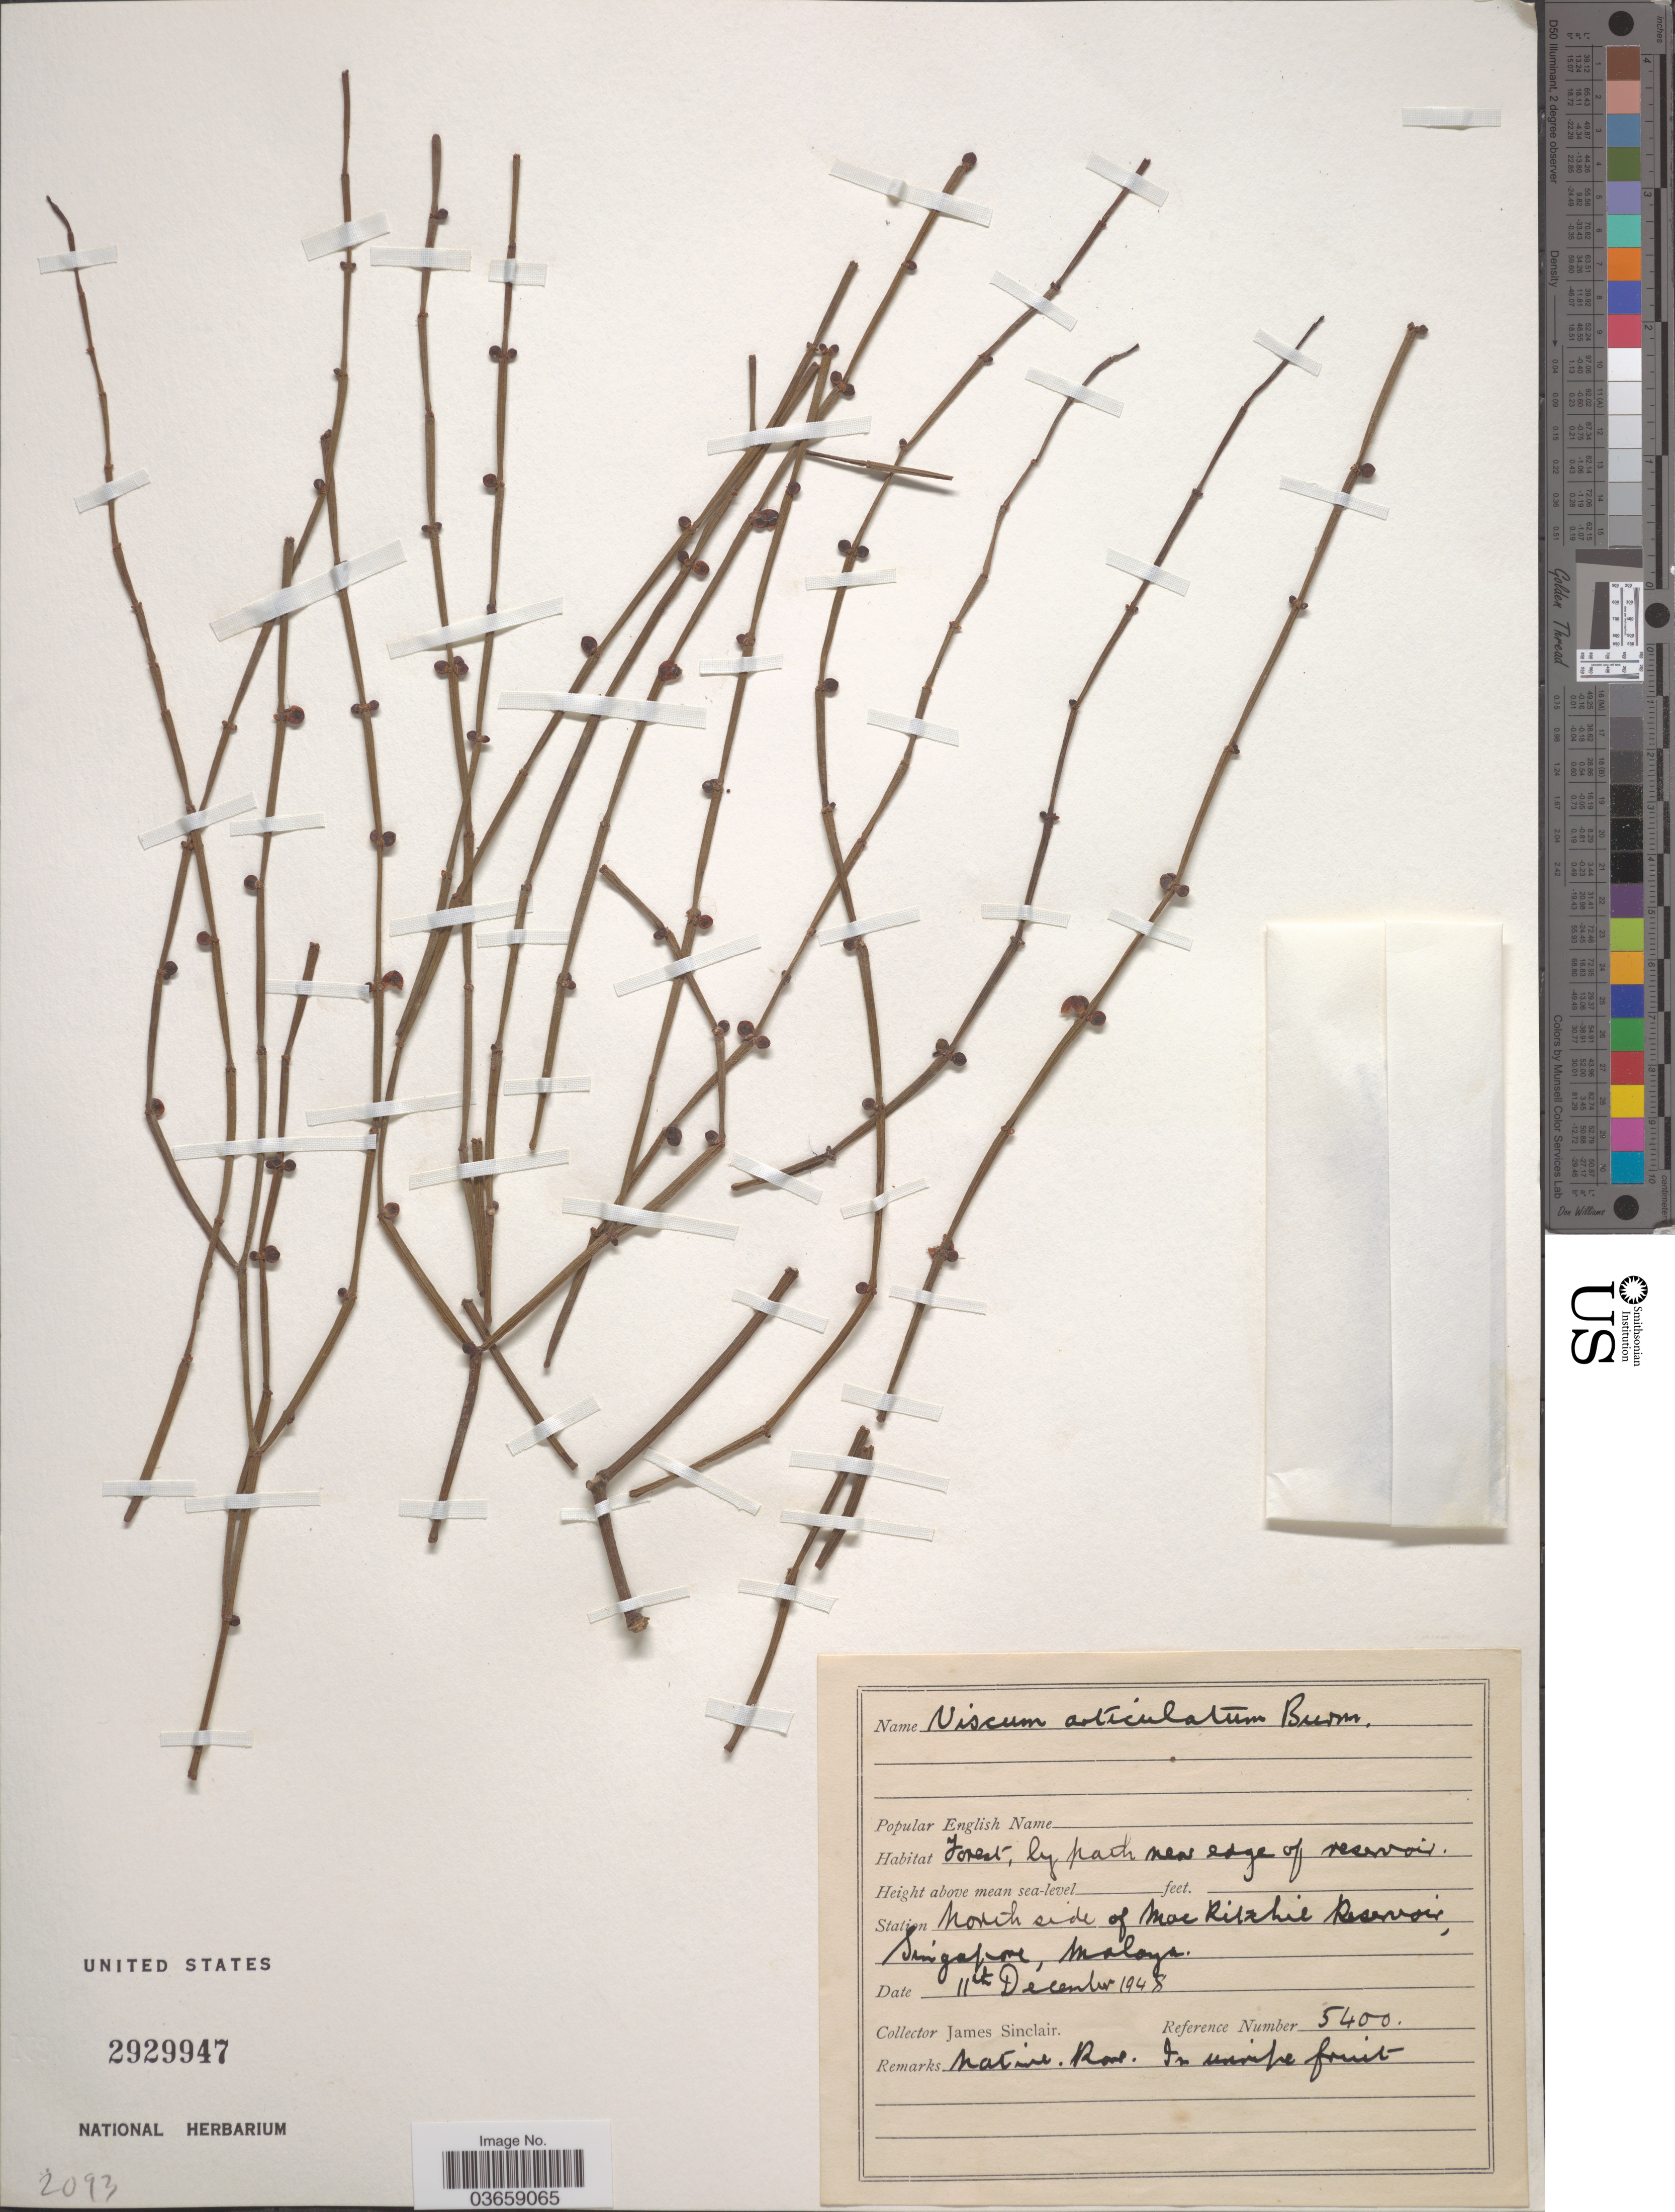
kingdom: Plantae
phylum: Tracheophyta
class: Magnoliopsida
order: Santalales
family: Viscaceae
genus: Viscum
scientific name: Viscum articulatum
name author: Burm. f.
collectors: J. Sinclair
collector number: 5400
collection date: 1948-12-11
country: Singapore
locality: Station: North side of Mac Ritchie Reservoir, Malaya.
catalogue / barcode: US 2929947